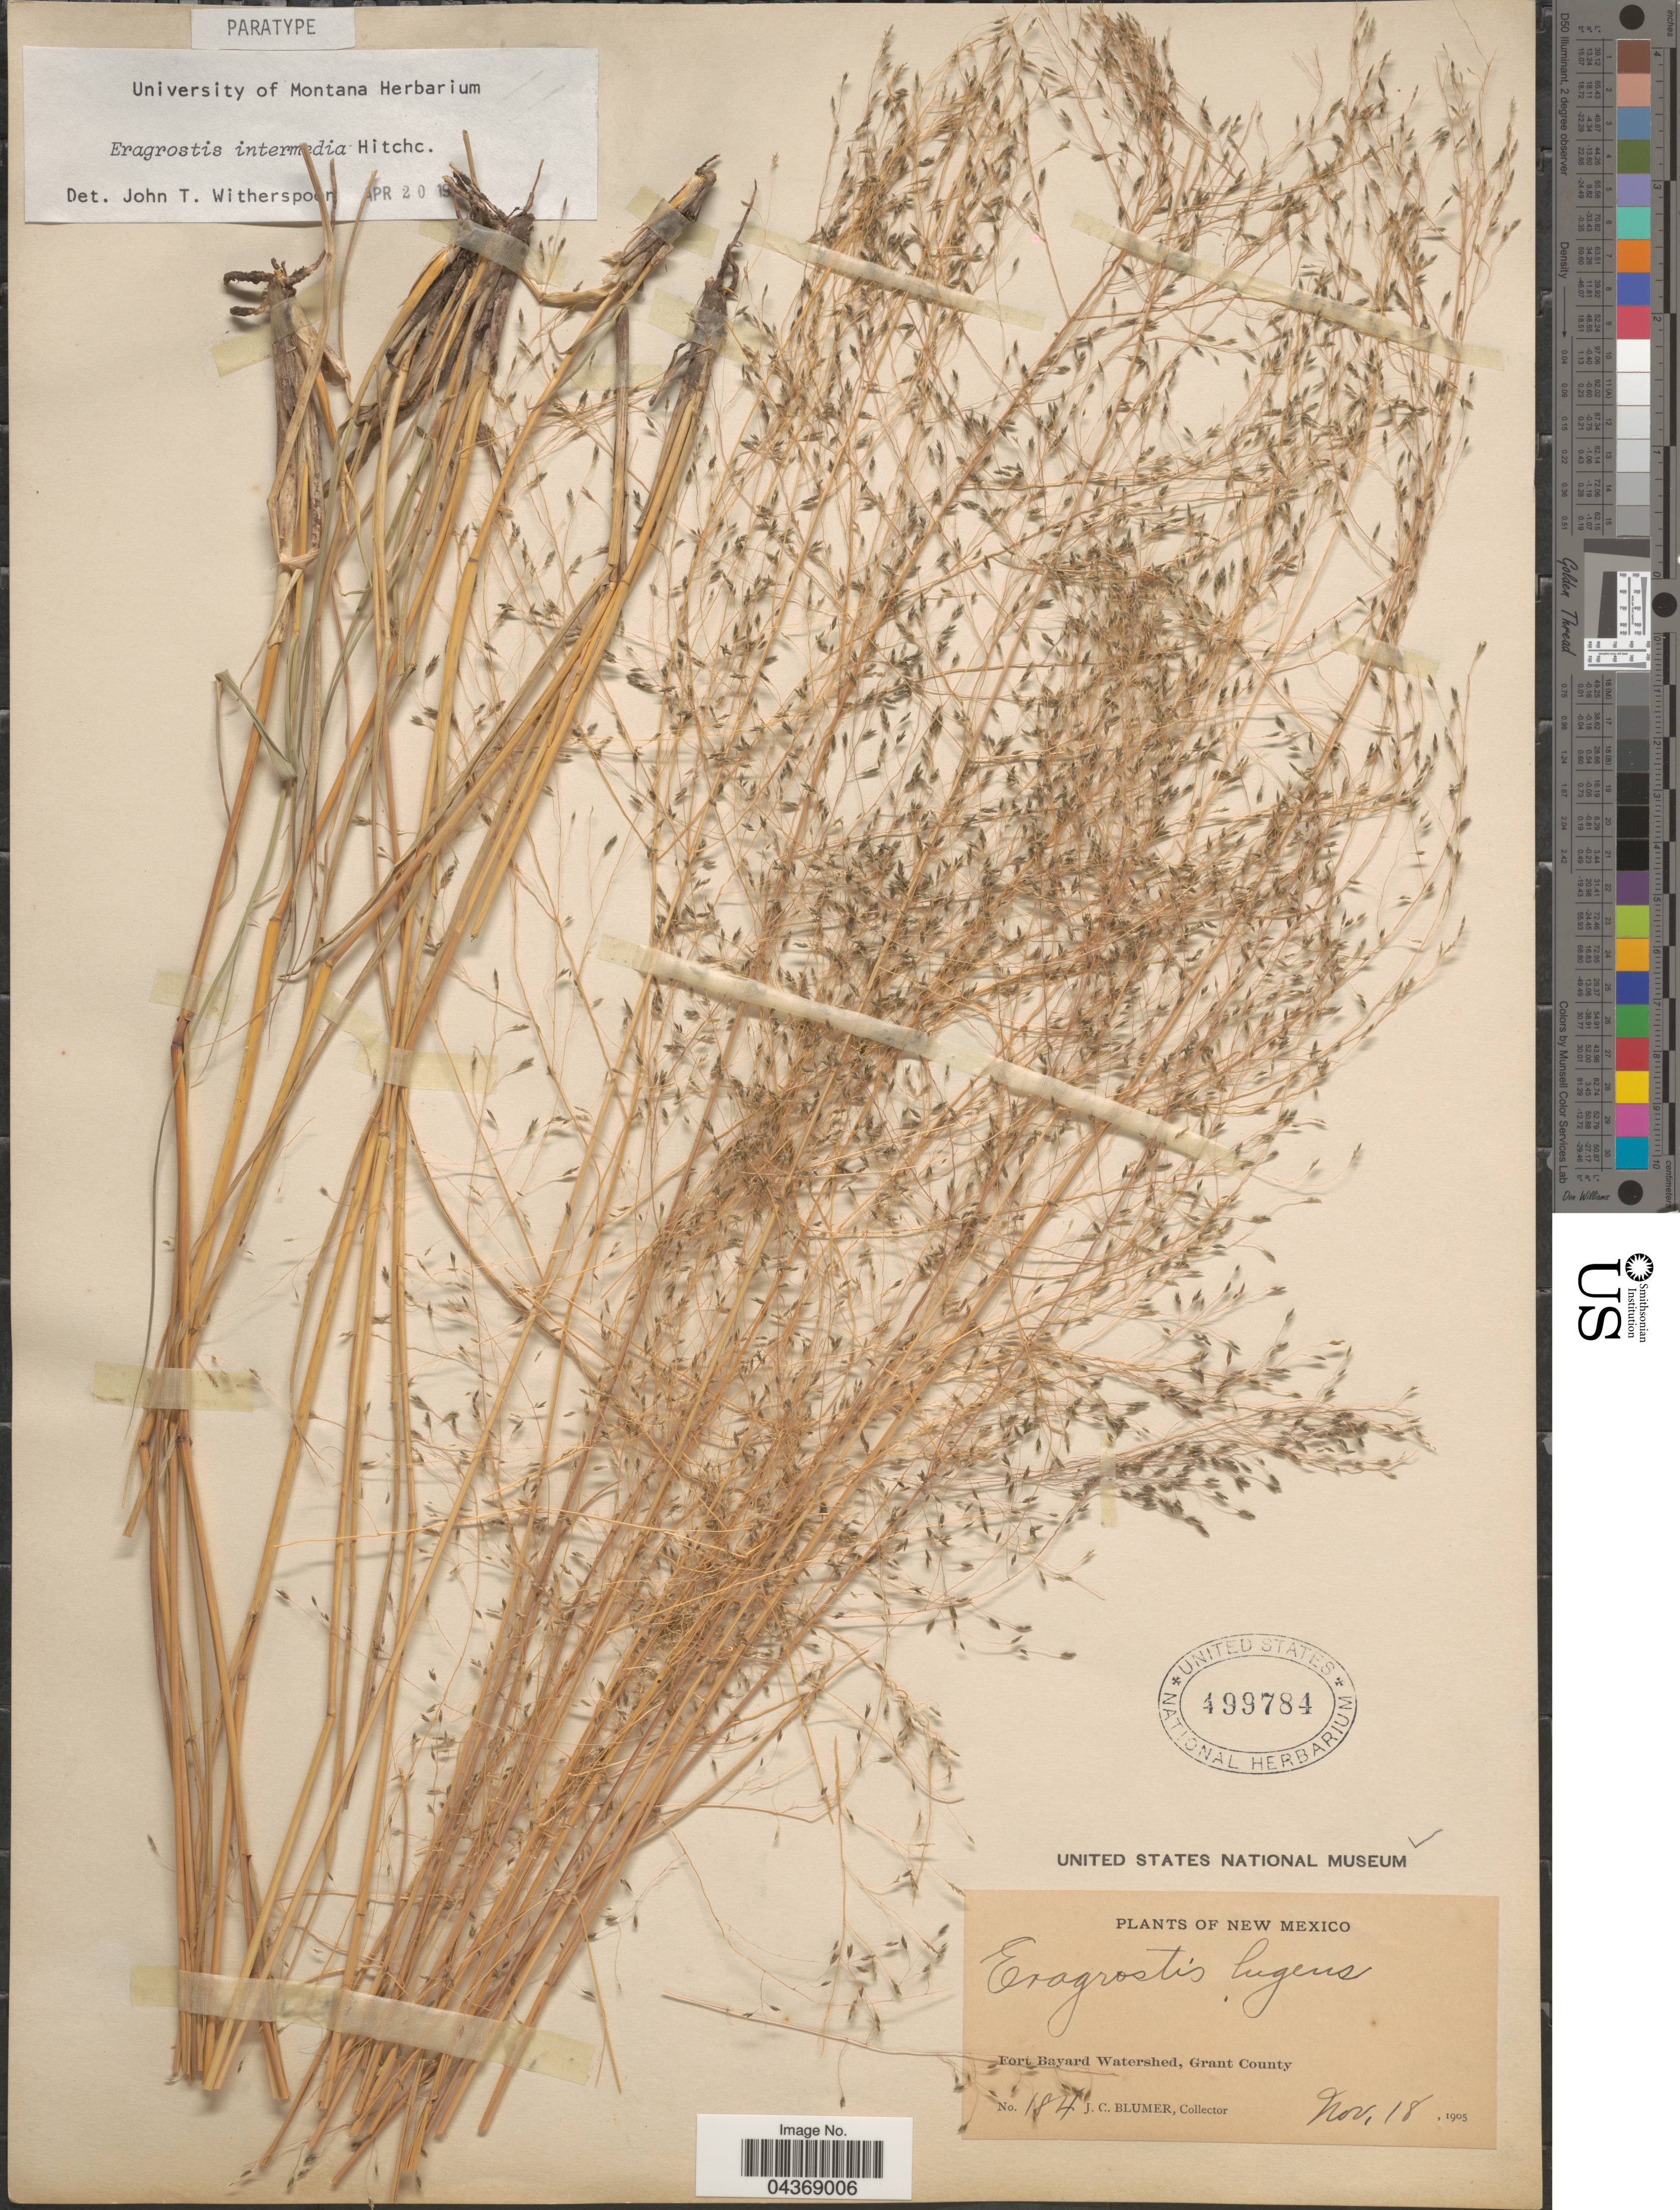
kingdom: Plantae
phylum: Tracheophyta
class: Liliopsida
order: Poales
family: Poaceae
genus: Eragrostis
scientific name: Eragrostis intermedia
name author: Hitchc.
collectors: J. C. Blumer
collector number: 184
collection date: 1905-11-18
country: United States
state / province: New Mexico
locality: Fort Bayard Watershed, Grant County.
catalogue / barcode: US 499784